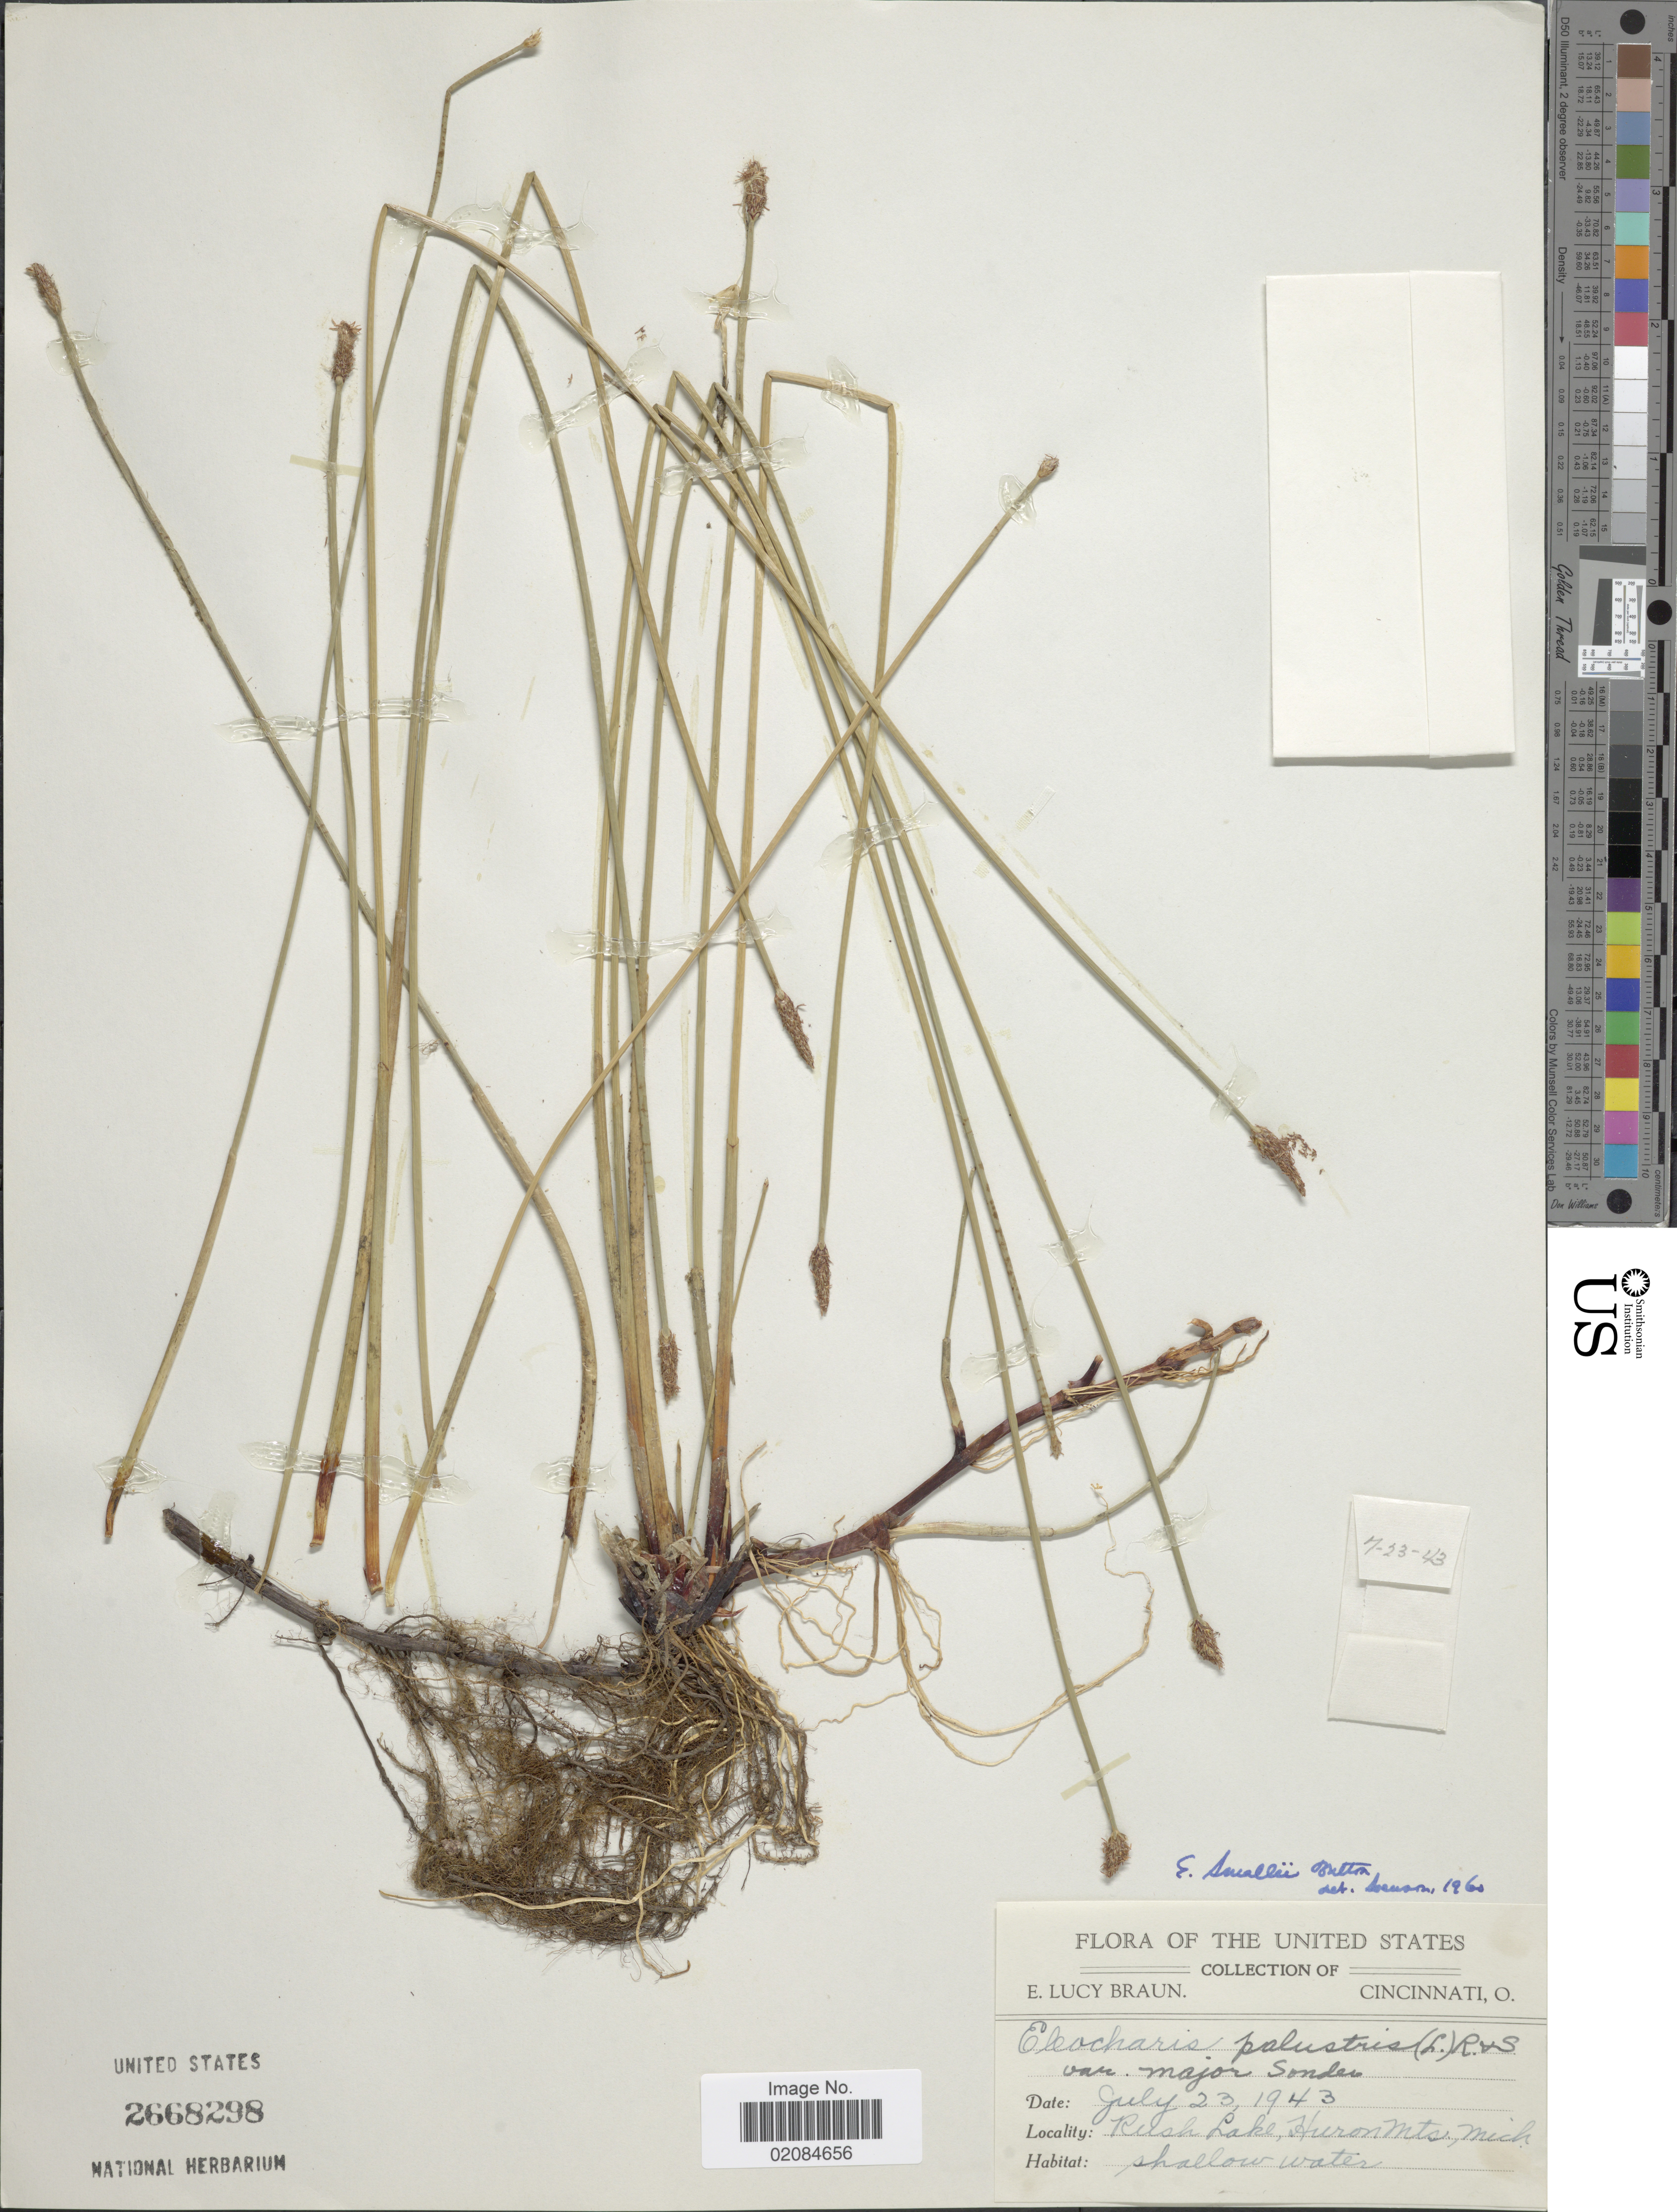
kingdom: Plantae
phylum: Tracheophyta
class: Liliopsida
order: Poales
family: Cyperaceae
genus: Eleocharis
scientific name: Eleocharis palustris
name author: (L.) Roem. & Schult.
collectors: E. L. Braun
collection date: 1943-07-23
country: United States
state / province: Michigan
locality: Rush Lake, Huron Mts., Mich.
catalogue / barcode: US 2668298